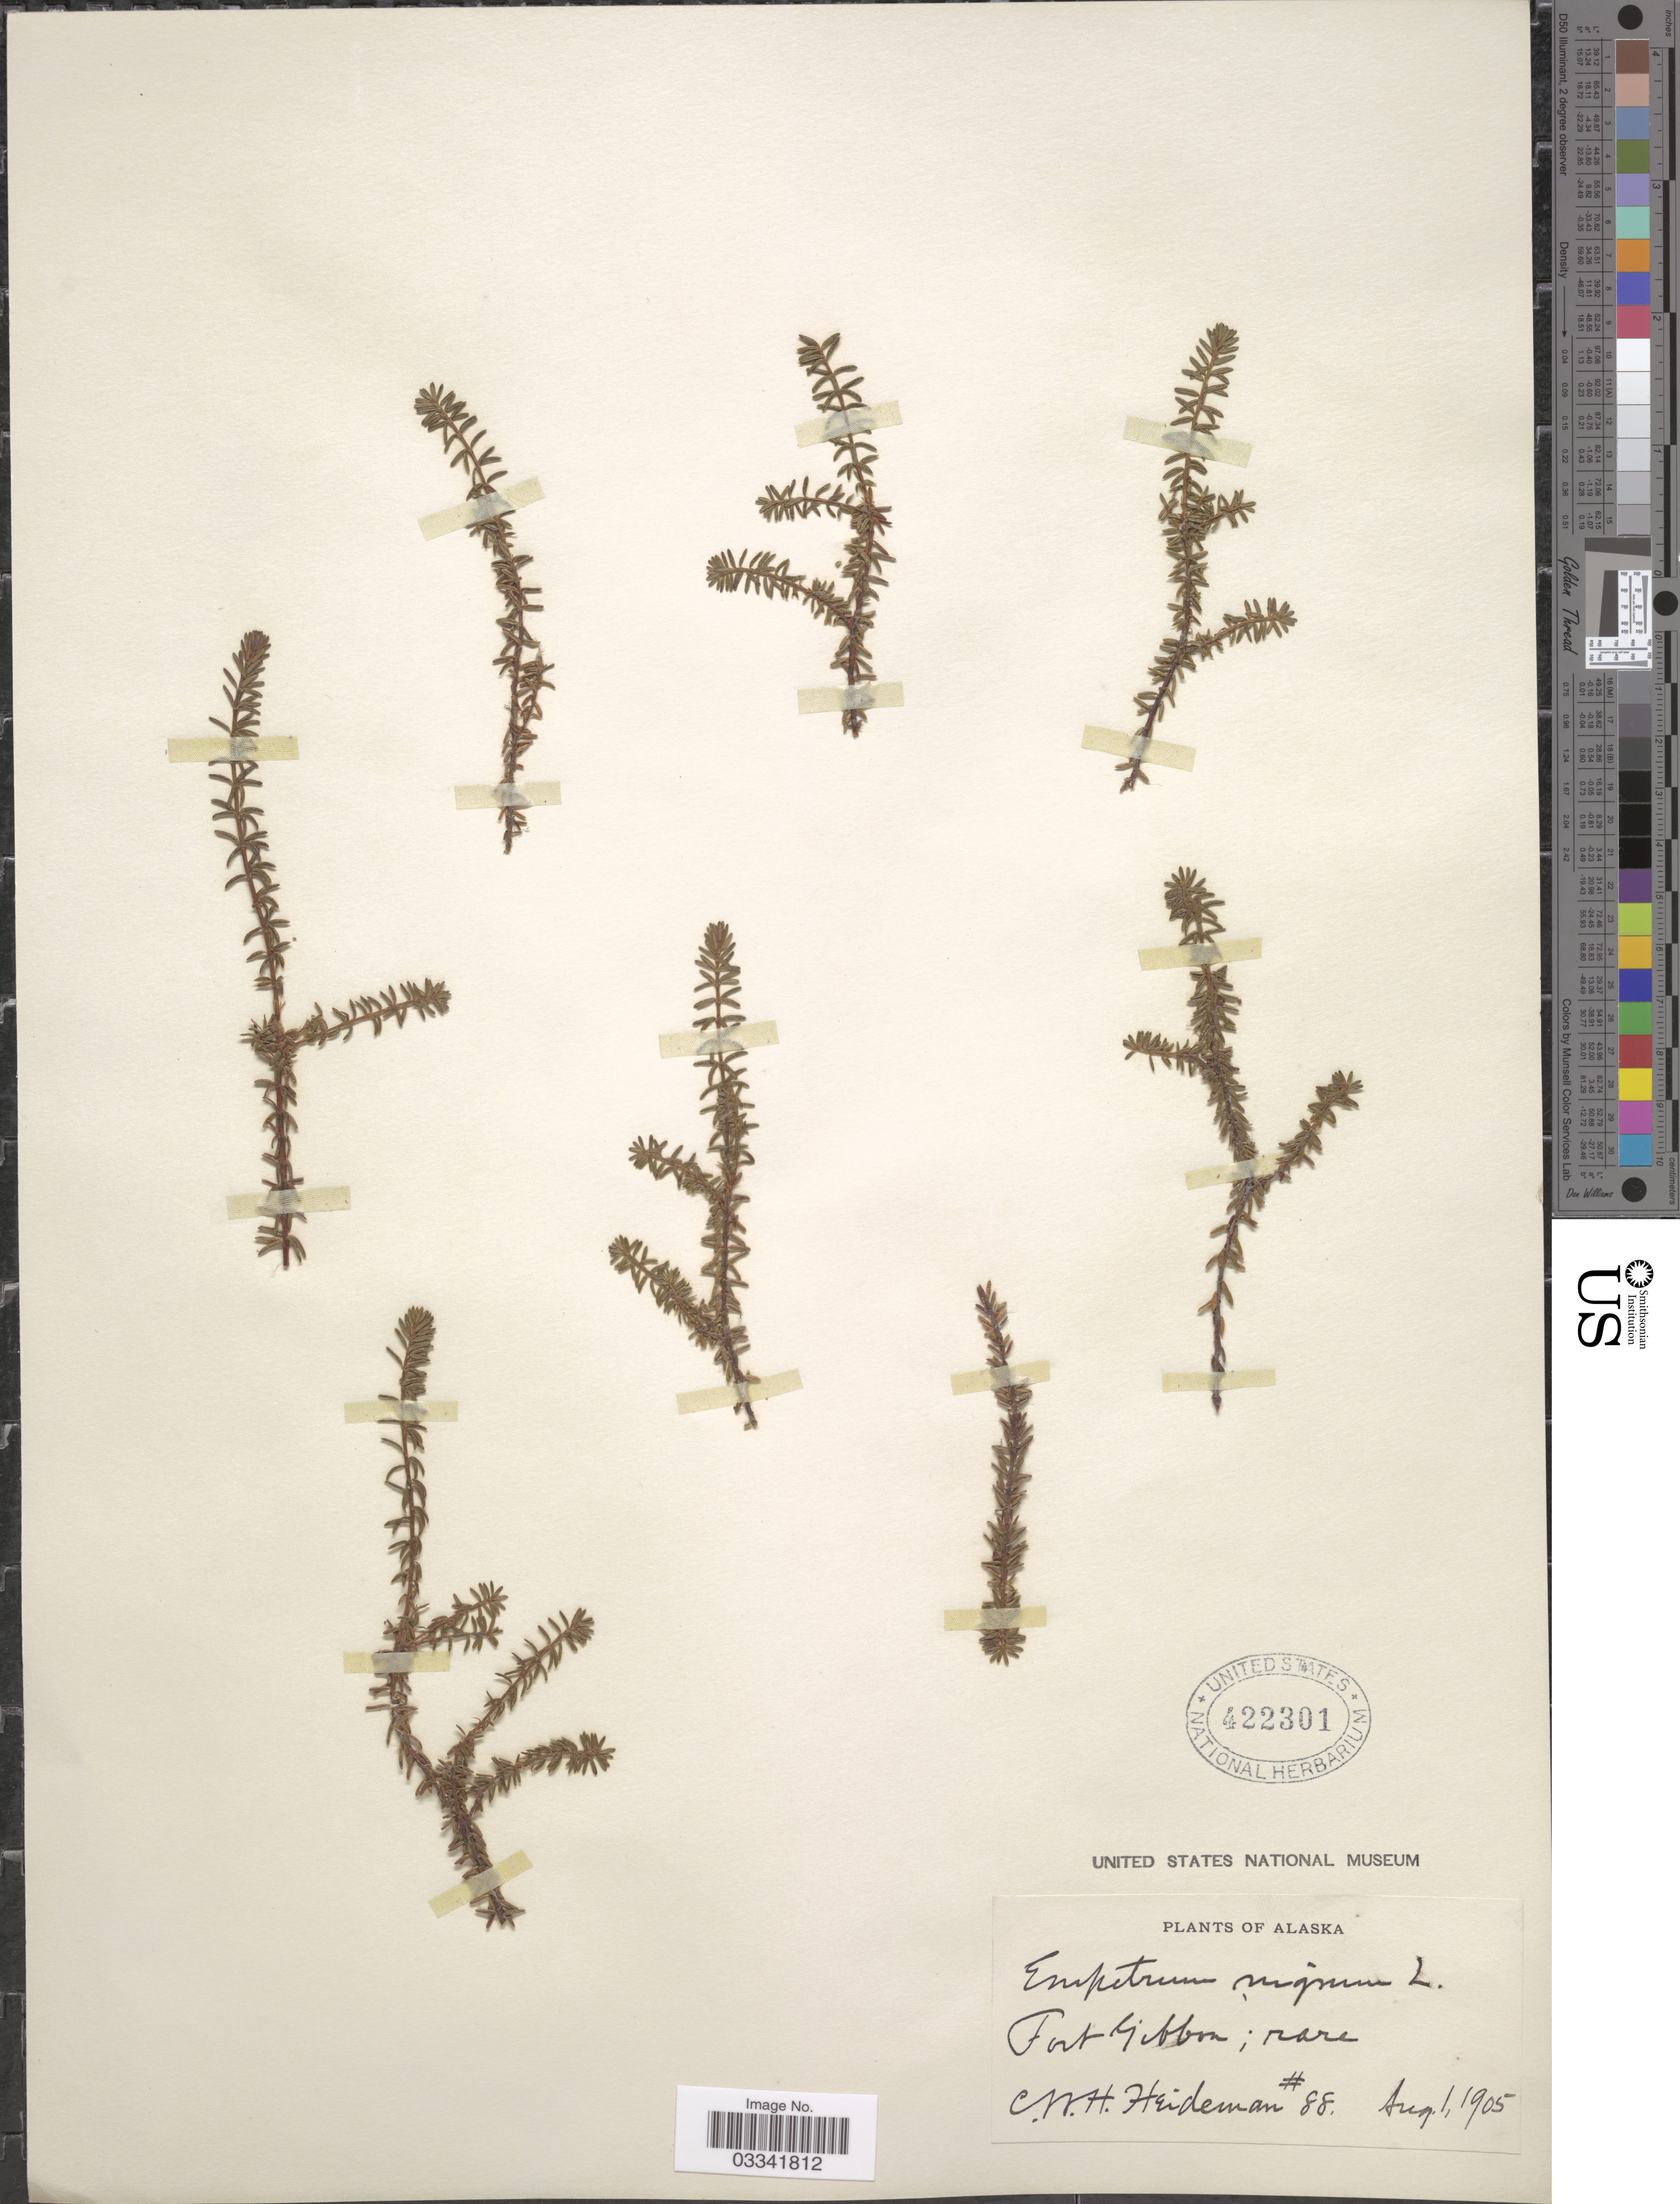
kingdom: Plantae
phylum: Tracheophyta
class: Magnoliopsida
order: Ericales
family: Ericaceae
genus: Empetrum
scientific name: Empetrum nigrum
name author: L.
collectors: C. Heideman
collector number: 88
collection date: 1905-08-01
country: United States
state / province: Alaska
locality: Fort Gibbon.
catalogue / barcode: US 422301